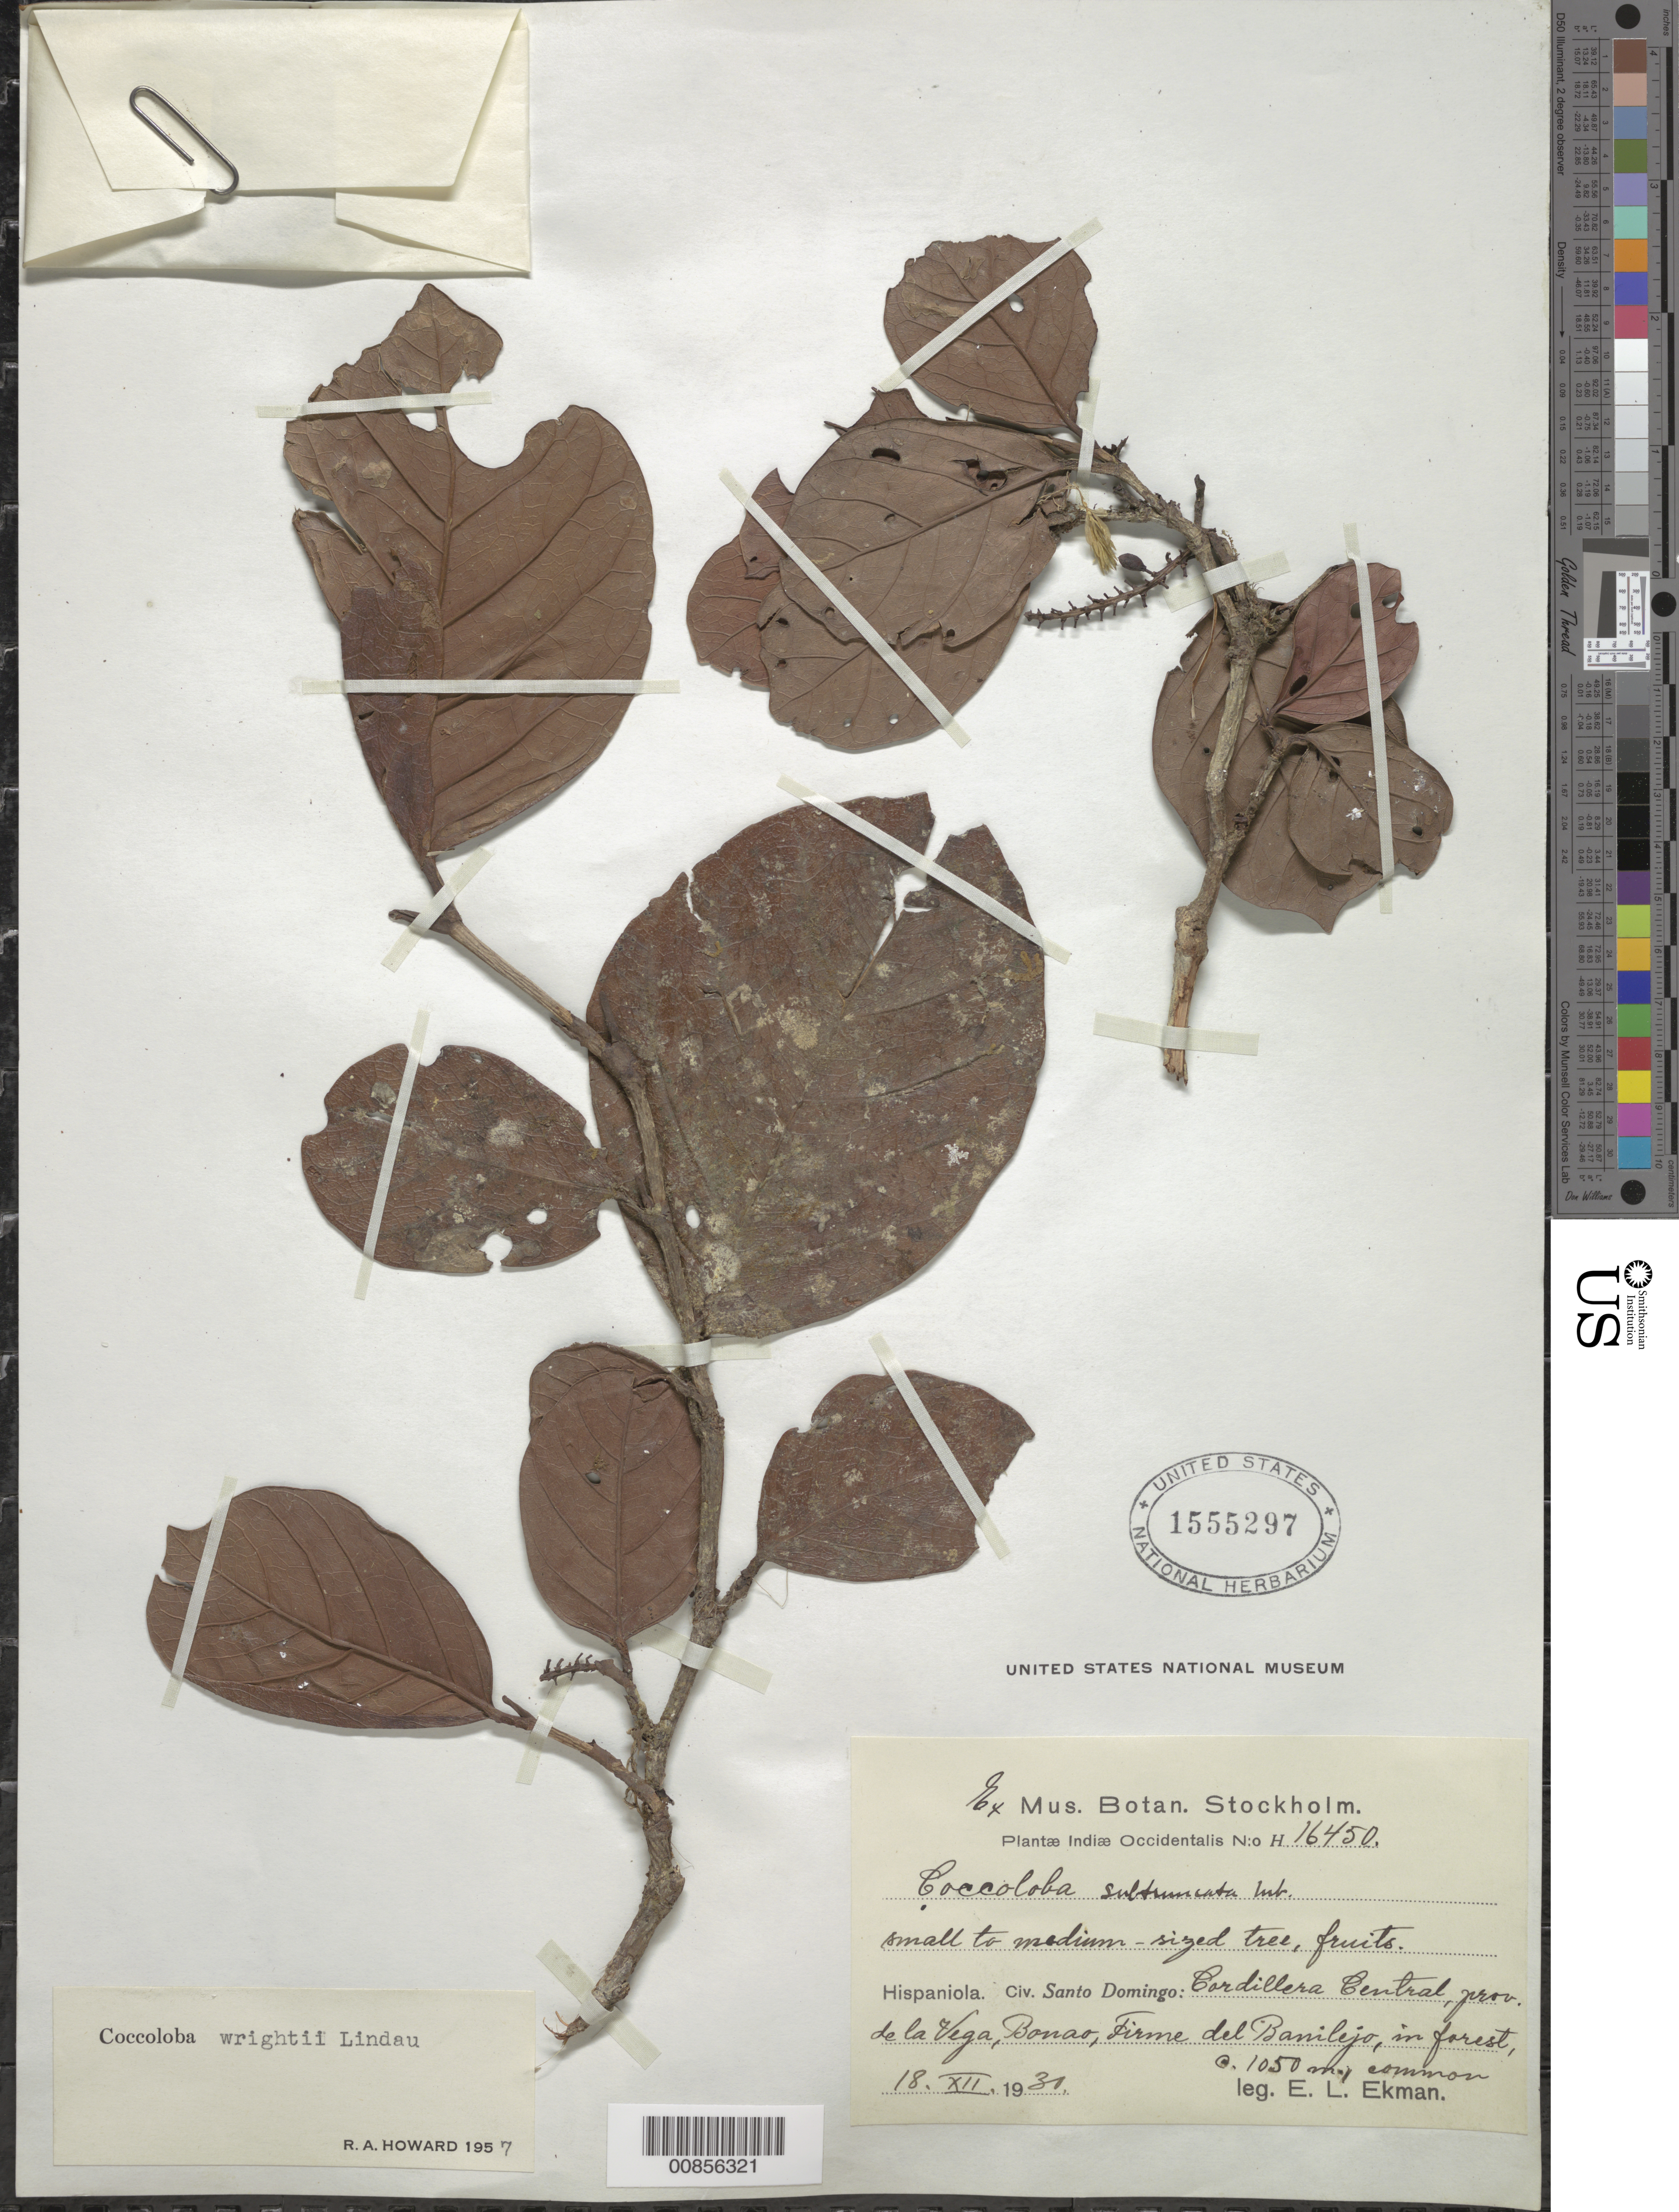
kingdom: Plantae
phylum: Tracheophyta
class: Magnoliopsida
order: Caryophyllales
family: Polygonaceae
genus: Coccoloba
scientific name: Coccoloba wrightii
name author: Lindau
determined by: Howard, R. A.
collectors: E. L. Ekman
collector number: H 16450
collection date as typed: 18 Dec 1930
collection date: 1930-12-18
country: Dominican Republic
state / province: La Vega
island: Hispaniola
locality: Cordillera Central, Bonao, Firme de Barrilejo.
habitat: In forest.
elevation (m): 1050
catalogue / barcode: US 1555297